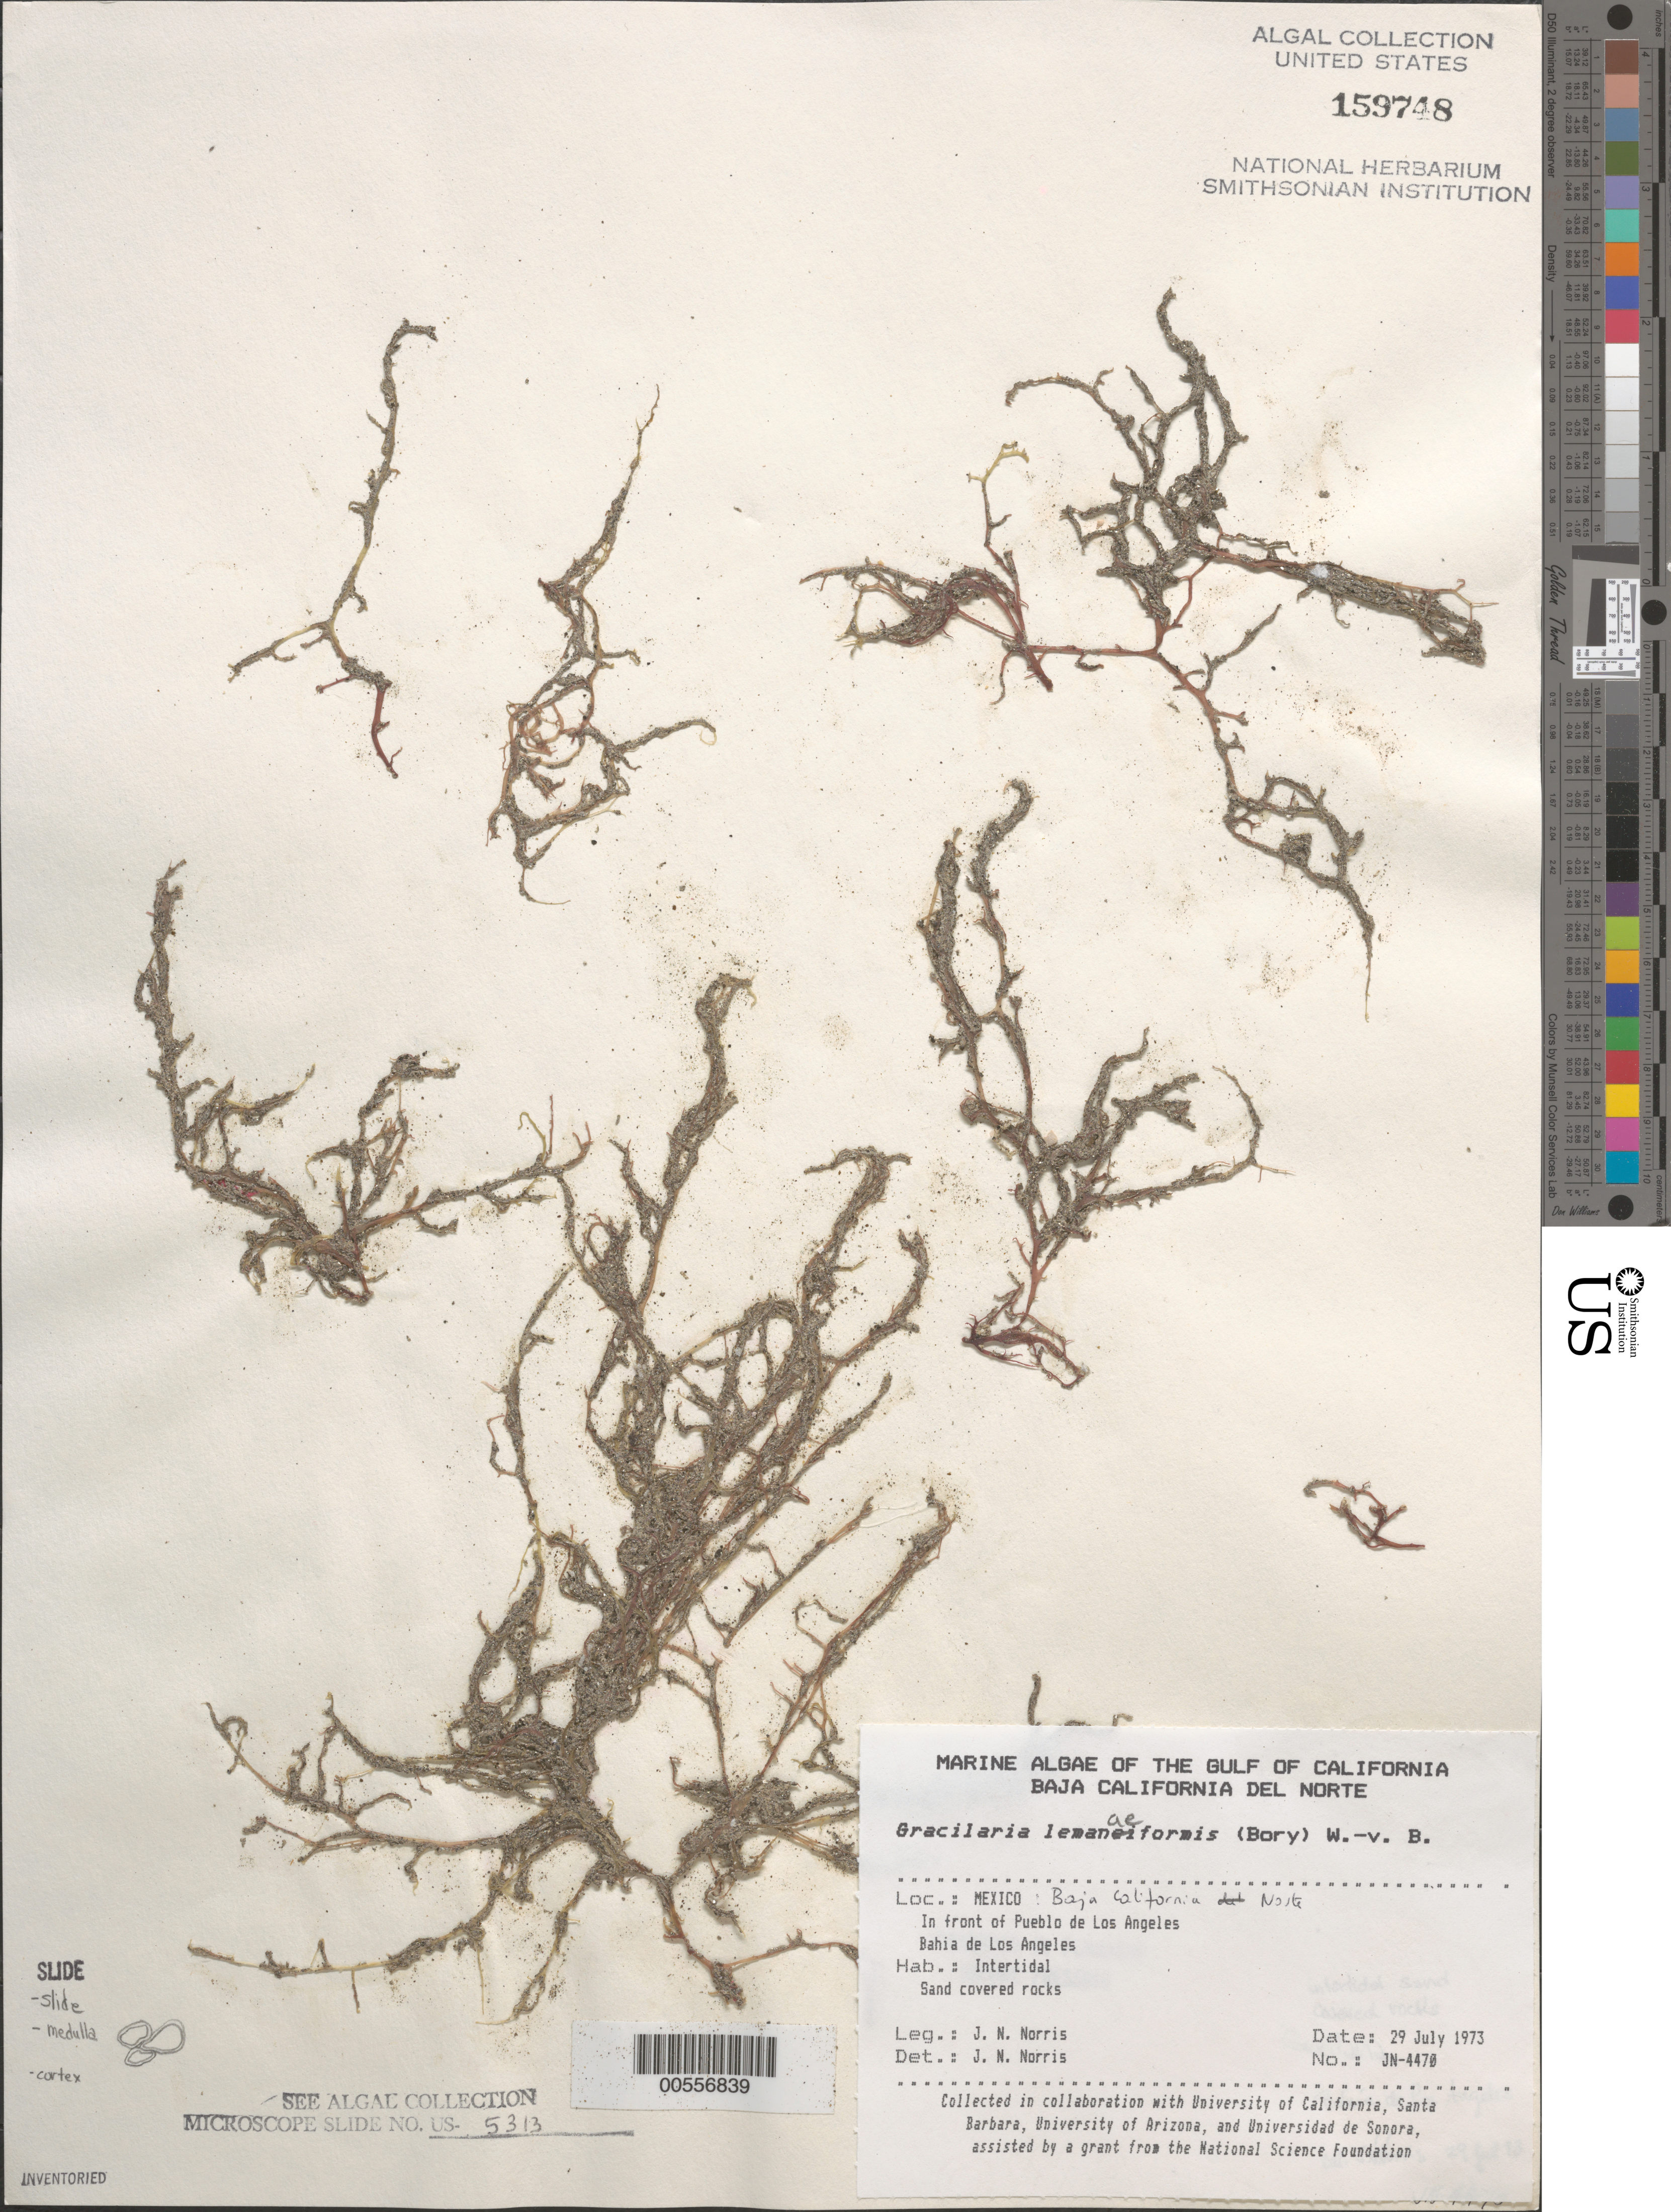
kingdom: Plantae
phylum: Rhodophyta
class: Florideophyceae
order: Gracilariales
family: Gracilariaceae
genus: Gracilariopsis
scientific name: Gracilariopsis lemaneiformis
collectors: J. N. Norris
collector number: JN-4470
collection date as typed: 29 Jul 1973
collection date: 1973-07-29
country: Mexico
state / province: Baja California Norte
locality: Pueblo de los Angeles, Bahia de los Angeles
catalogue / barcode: US 159748